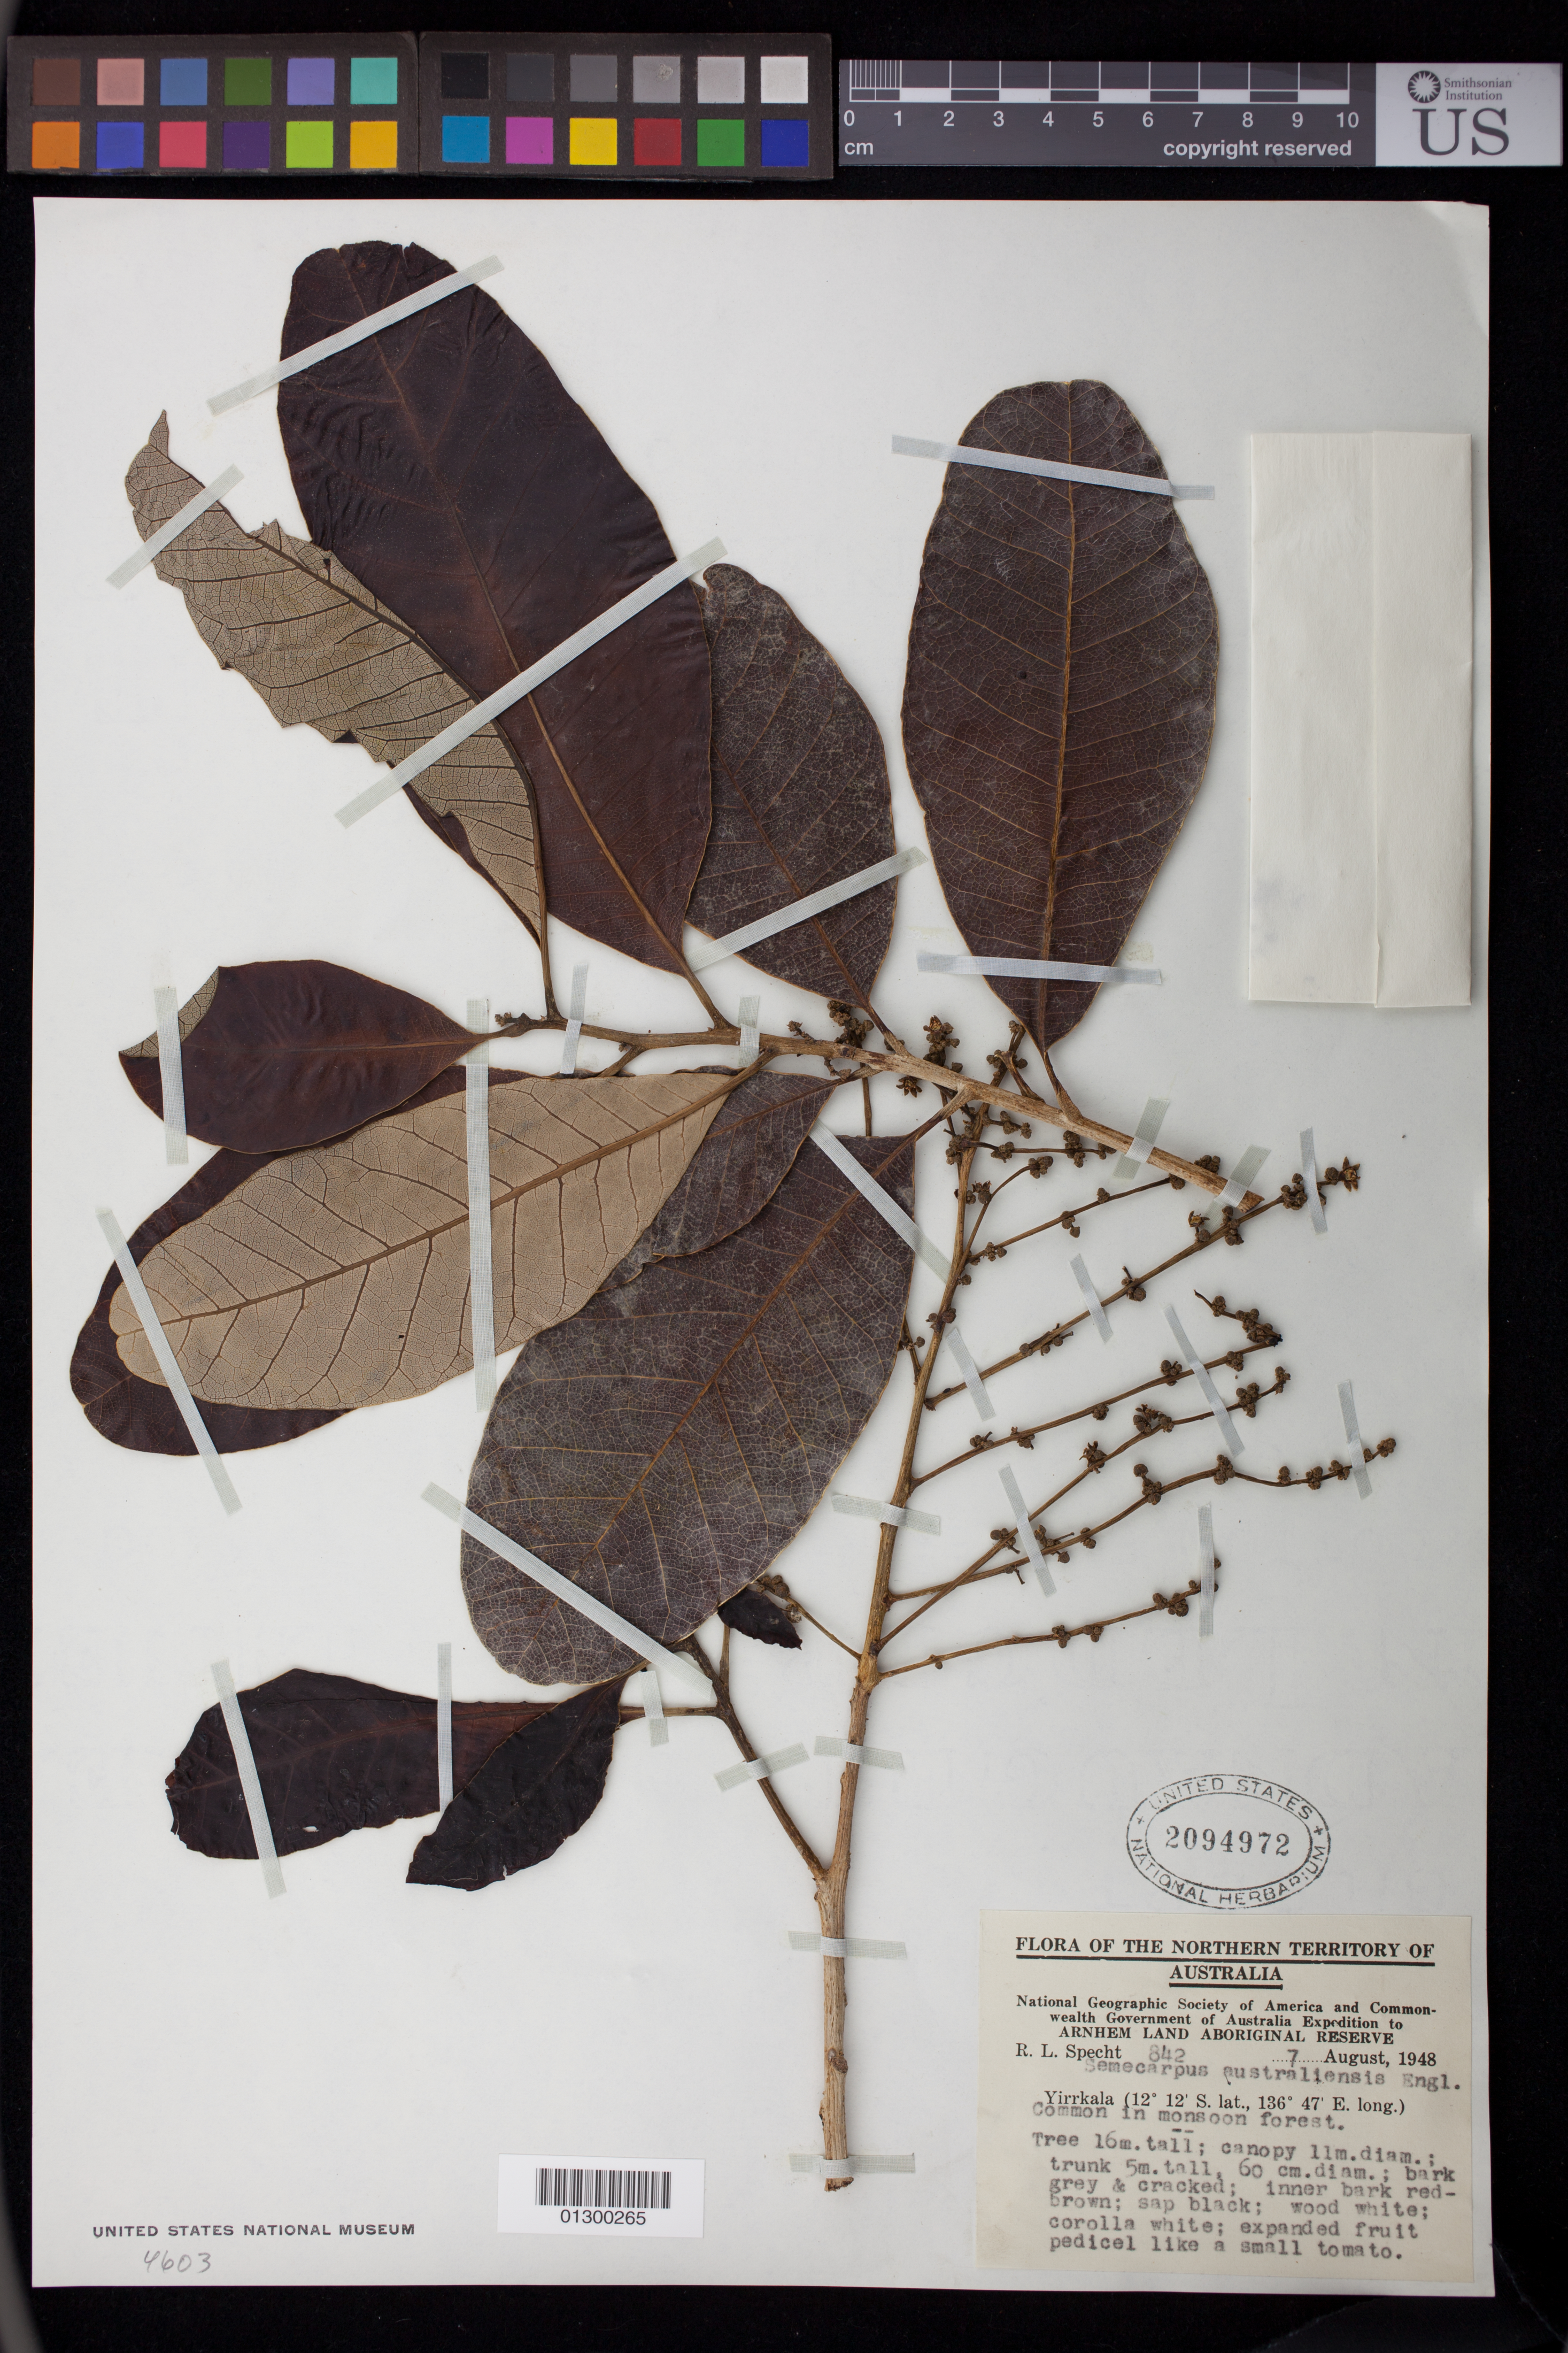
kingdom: Plantae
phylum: Tracheophyta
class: Magnoliopsida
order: Sapindales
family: Anacardiaceae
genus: Semecarpus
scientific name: Semecarpus australiensis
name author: Engl.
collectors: R. L. Specht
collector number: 842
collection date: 1948-08-07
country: Australia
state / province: Northern Territory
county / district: East Arnhem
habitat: Common in monsoon forest.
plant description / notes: Tree 16 m. tall; canopy 11 m. diam.; trunk 5 m. tall, 60 cm. diam.; bark grey and racked; inner bark red-brown; sap black; wood white; corolla white; expanded fruit pedicel like a small tomato.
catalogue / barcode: US 2094972